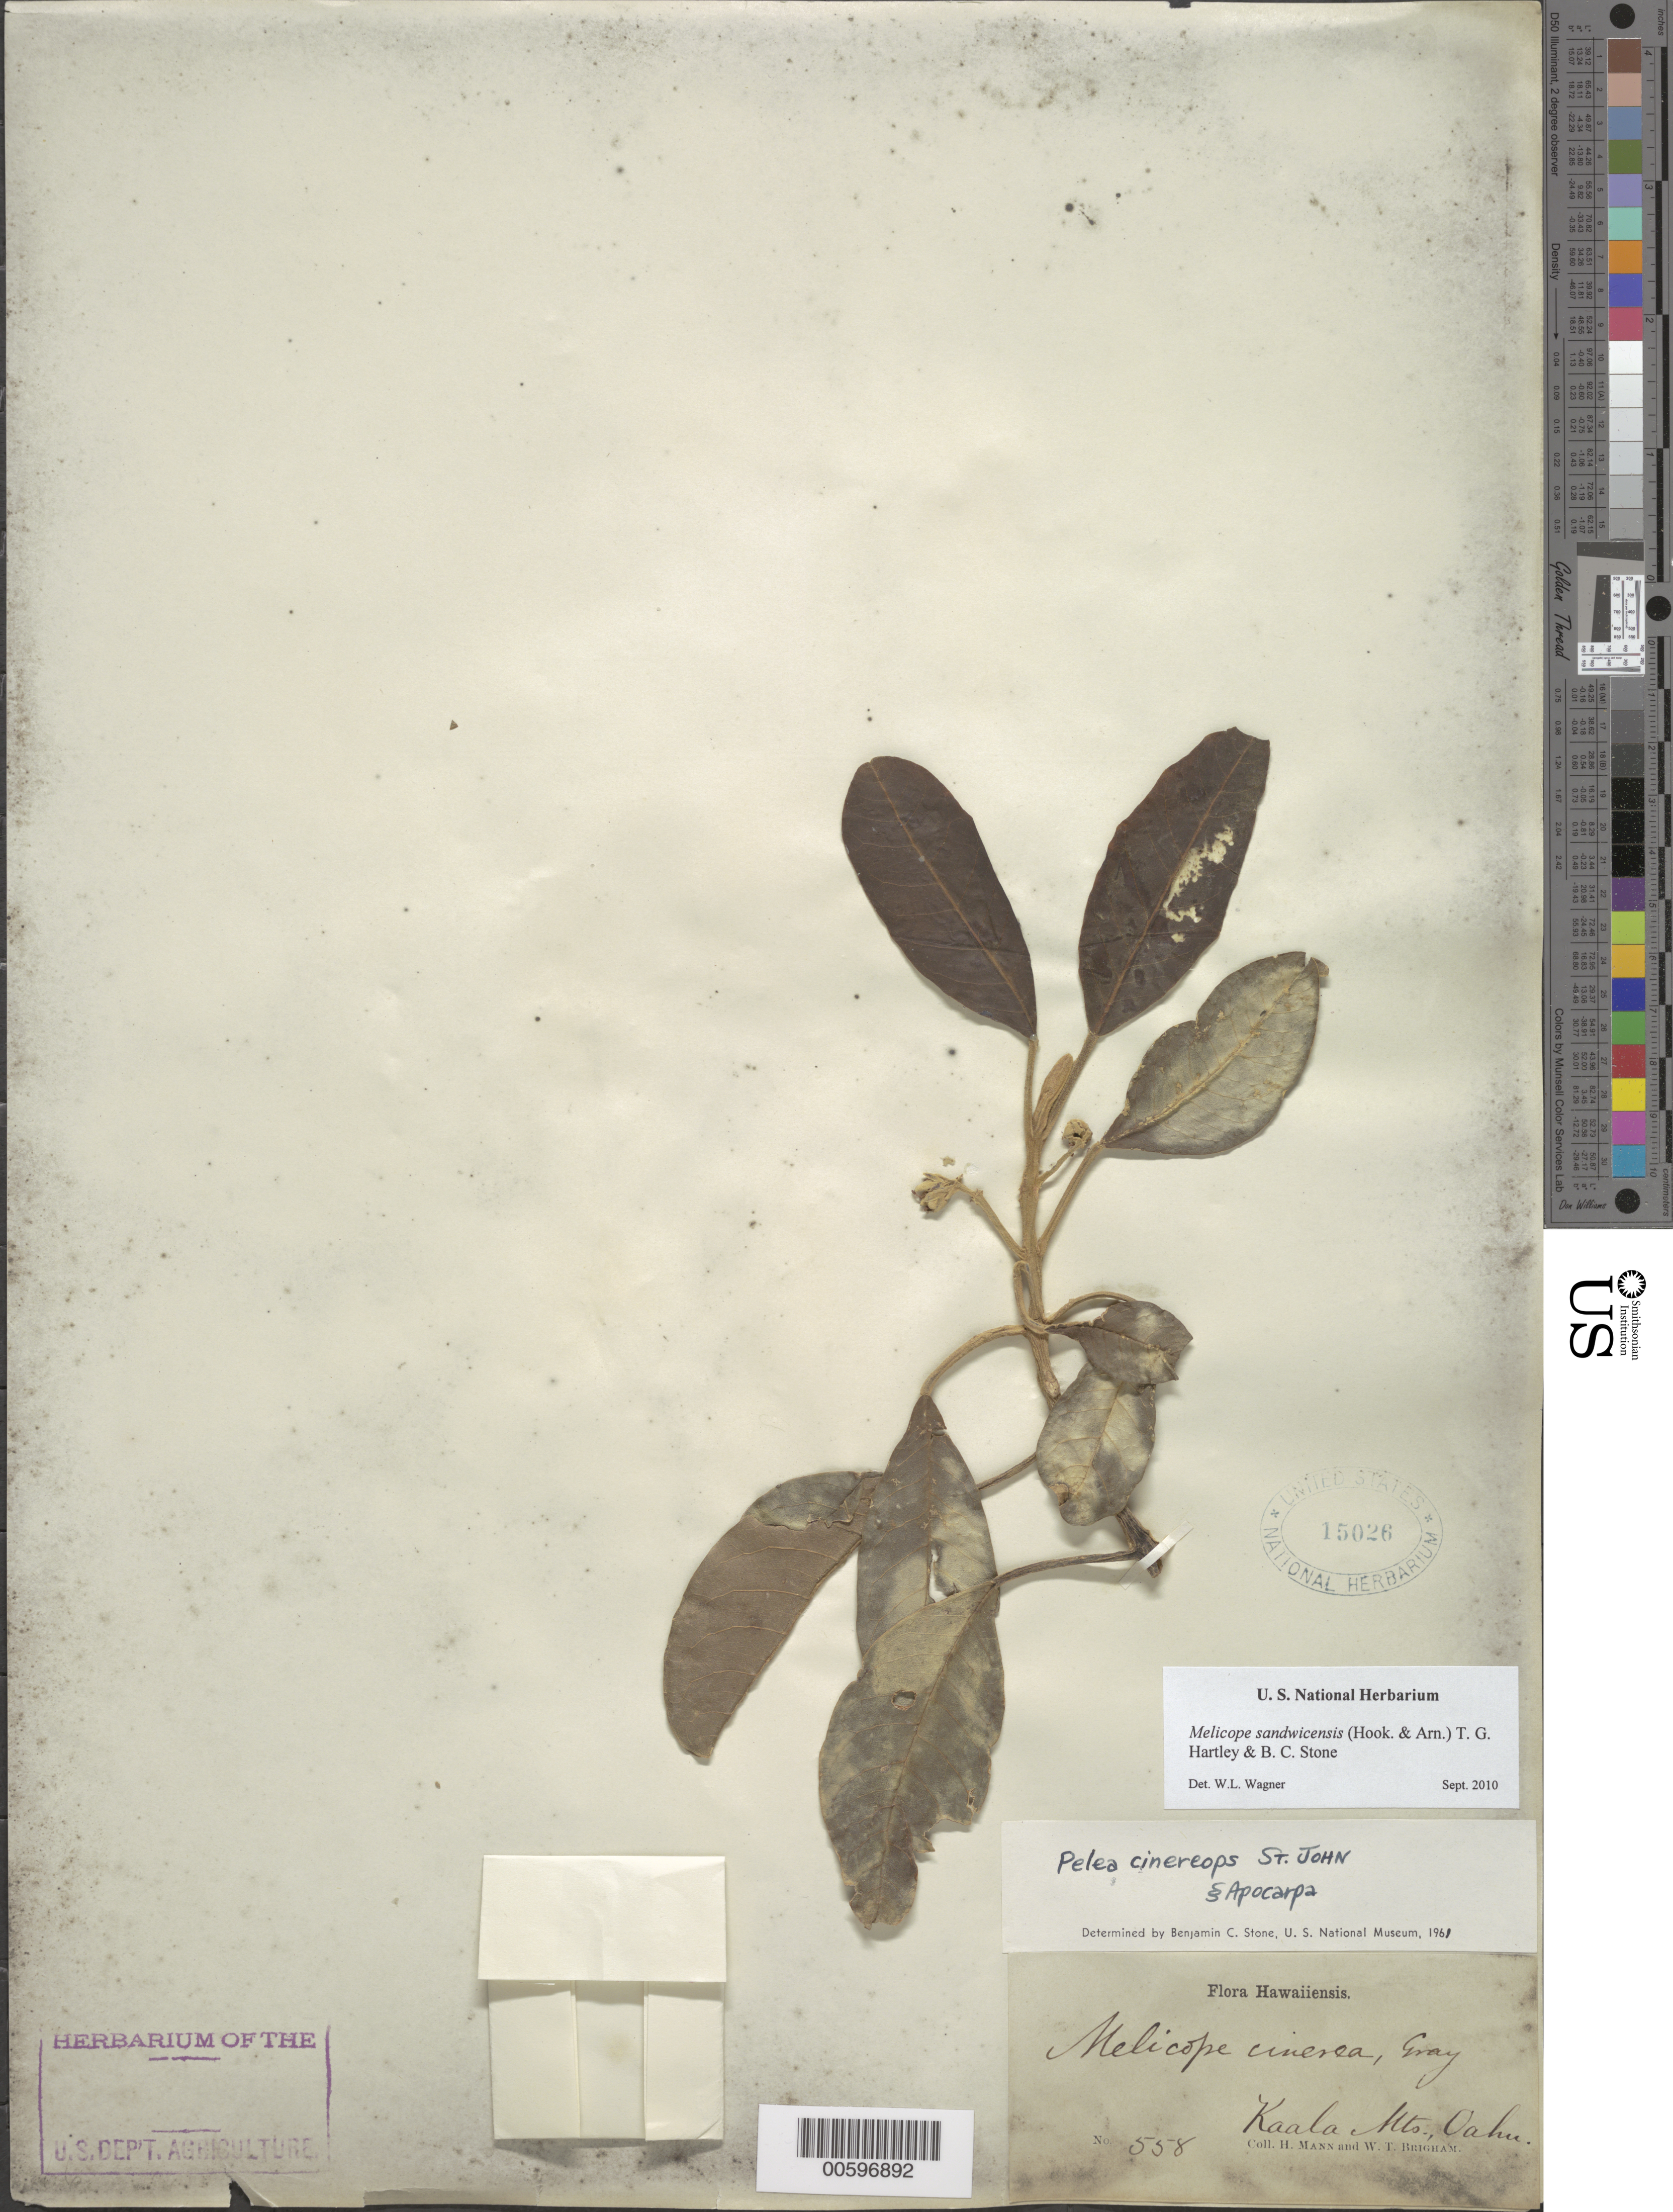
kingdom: Plantae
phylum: Tracheophyta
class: Magnoliopsida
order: Sapindales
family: Rutaceae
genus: Melicope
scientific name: Melicope sandwicensis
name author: (Hook. & Arn.) T.G. Hartley & B.C. Stone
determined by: Wagner, W. L., (BOT), Smithsonian Institution - National Museum of Natural History (UNITED STATES)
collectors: H. Mann & W. T. Brigham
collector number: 558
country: United States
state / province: Hawaii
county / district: Honolulu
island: Oahu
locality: Kaala Mts.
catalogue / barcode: US 15026